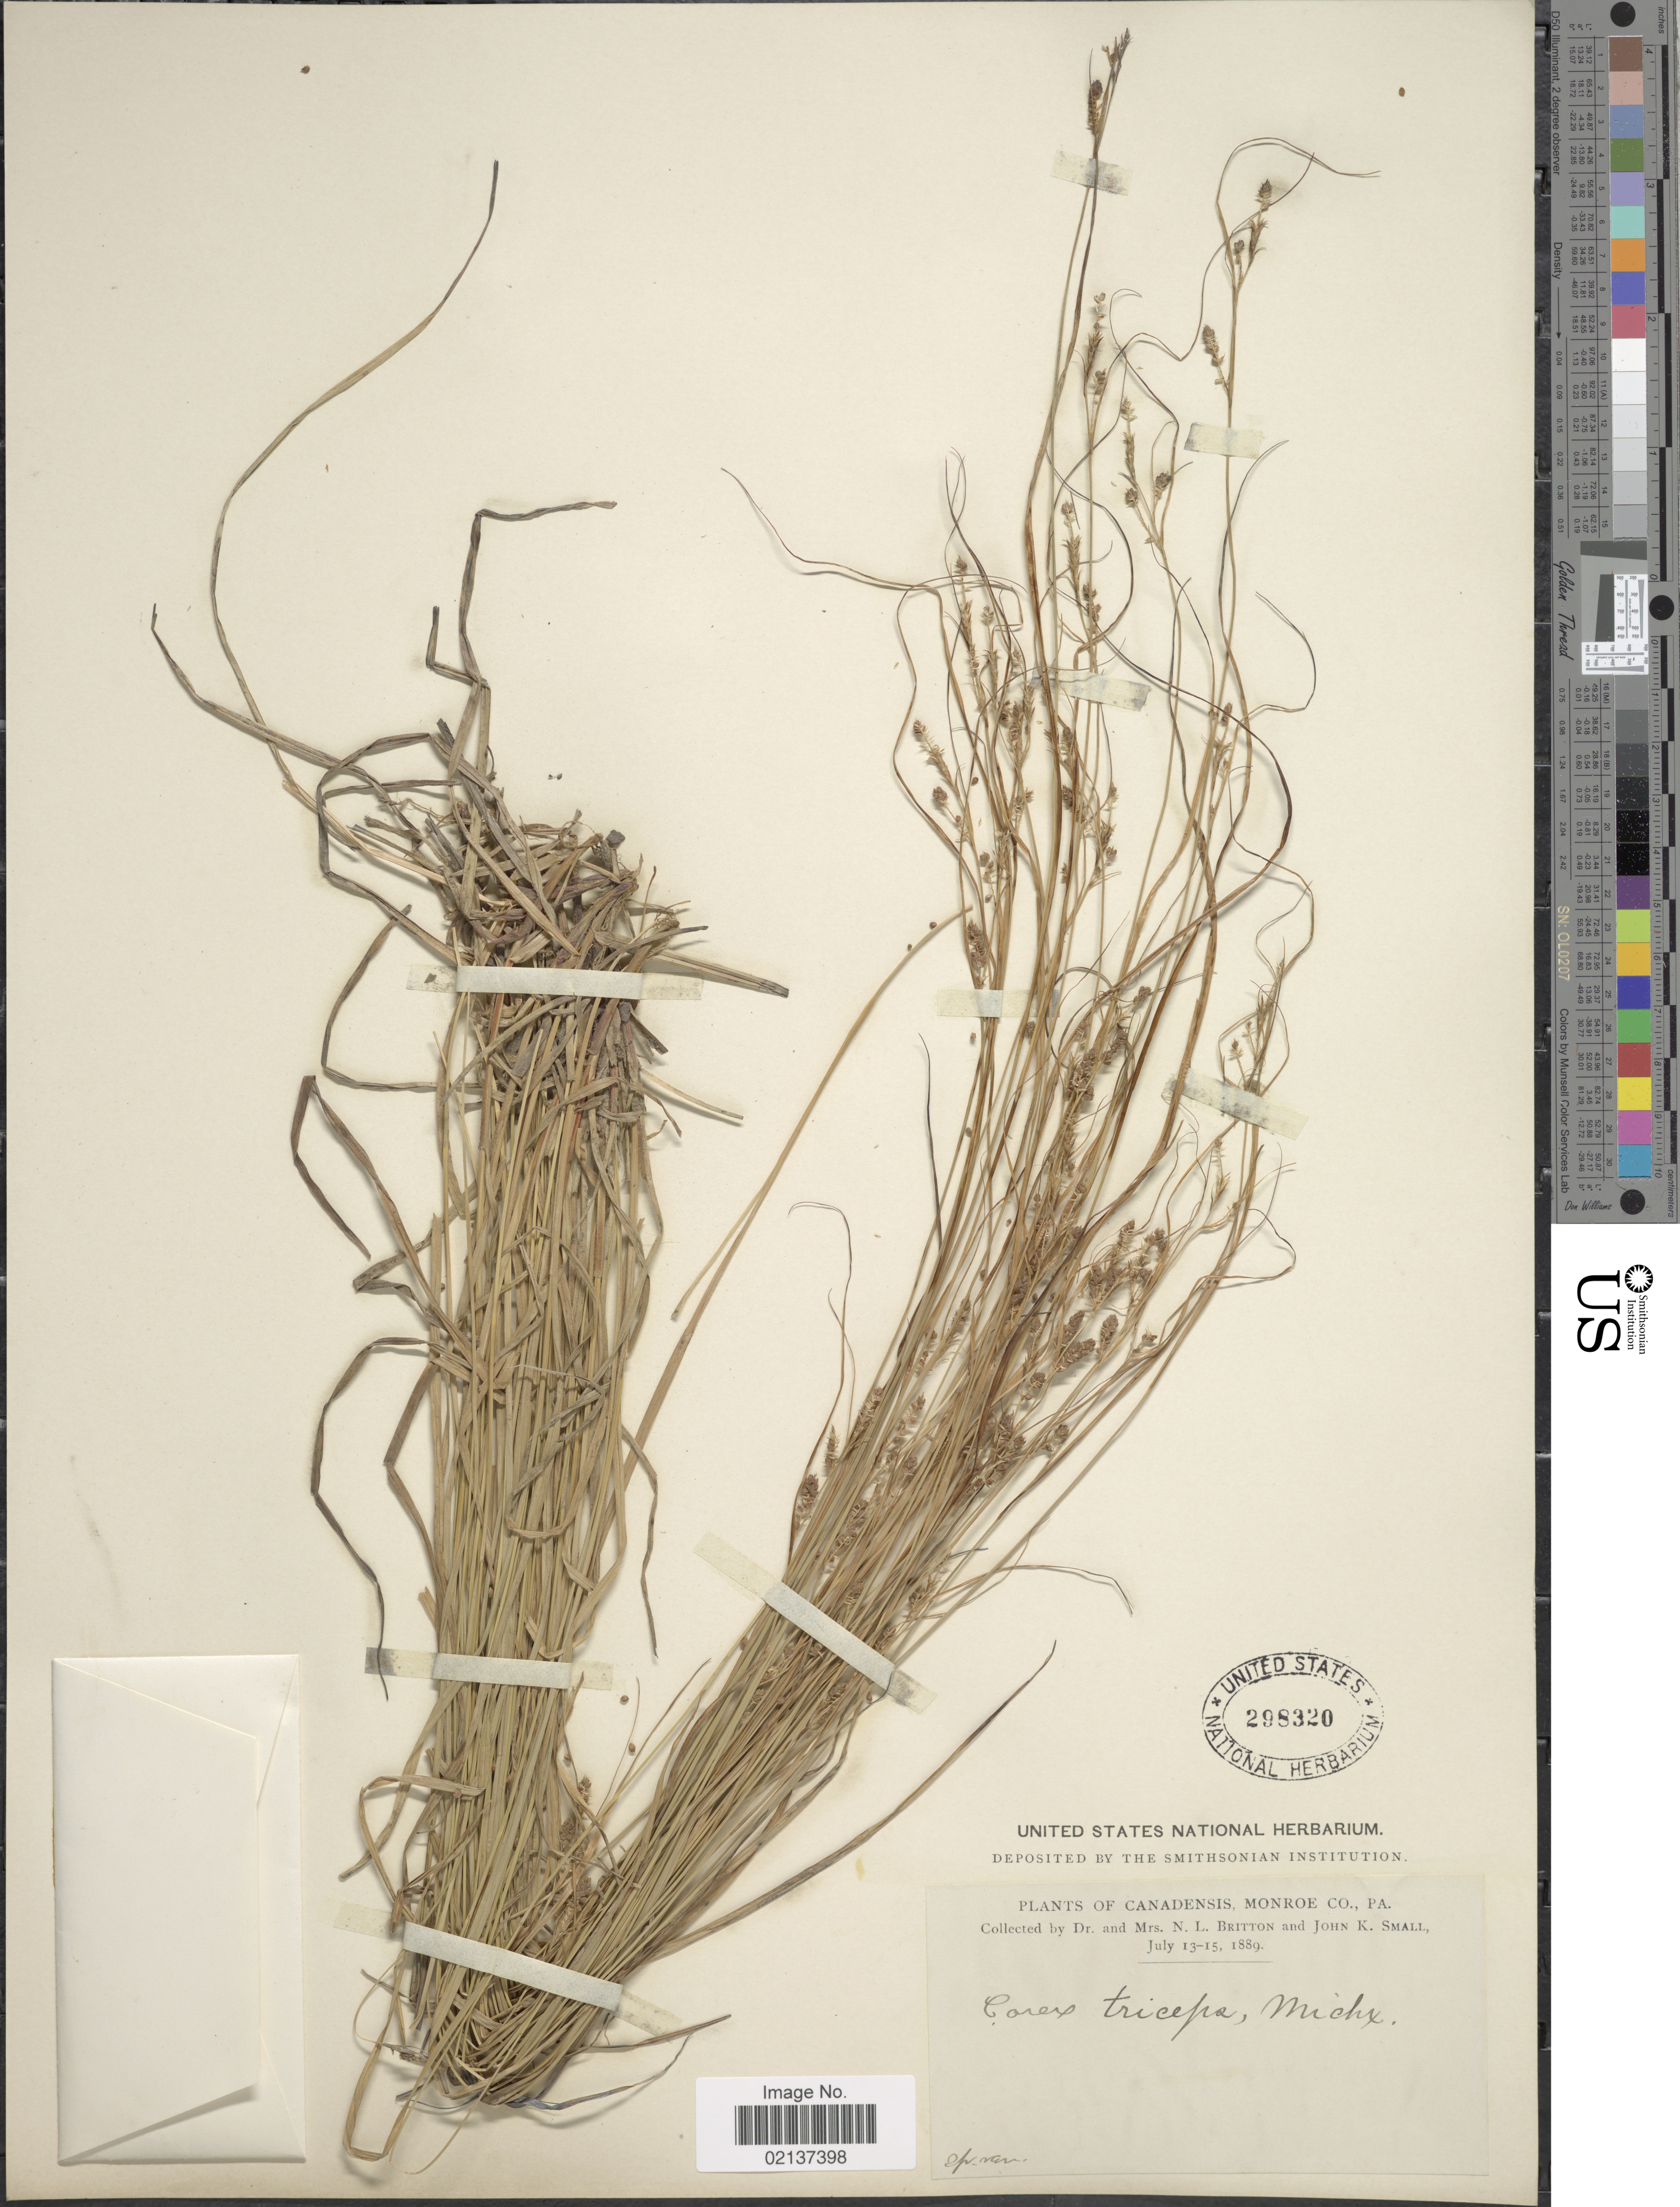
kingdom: Plantae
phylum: Tracheophyta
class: Liliopsida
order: Poales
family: Cyperaceae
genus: Carex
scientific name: Carex hirsutella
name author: Mack.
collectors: N. Britton, N. Britton & J. K. Small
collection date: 1889-07-13/1889-07-15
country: United States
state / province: Pennsylvania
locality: Monroe Co., Pa.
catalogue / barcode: US 298320